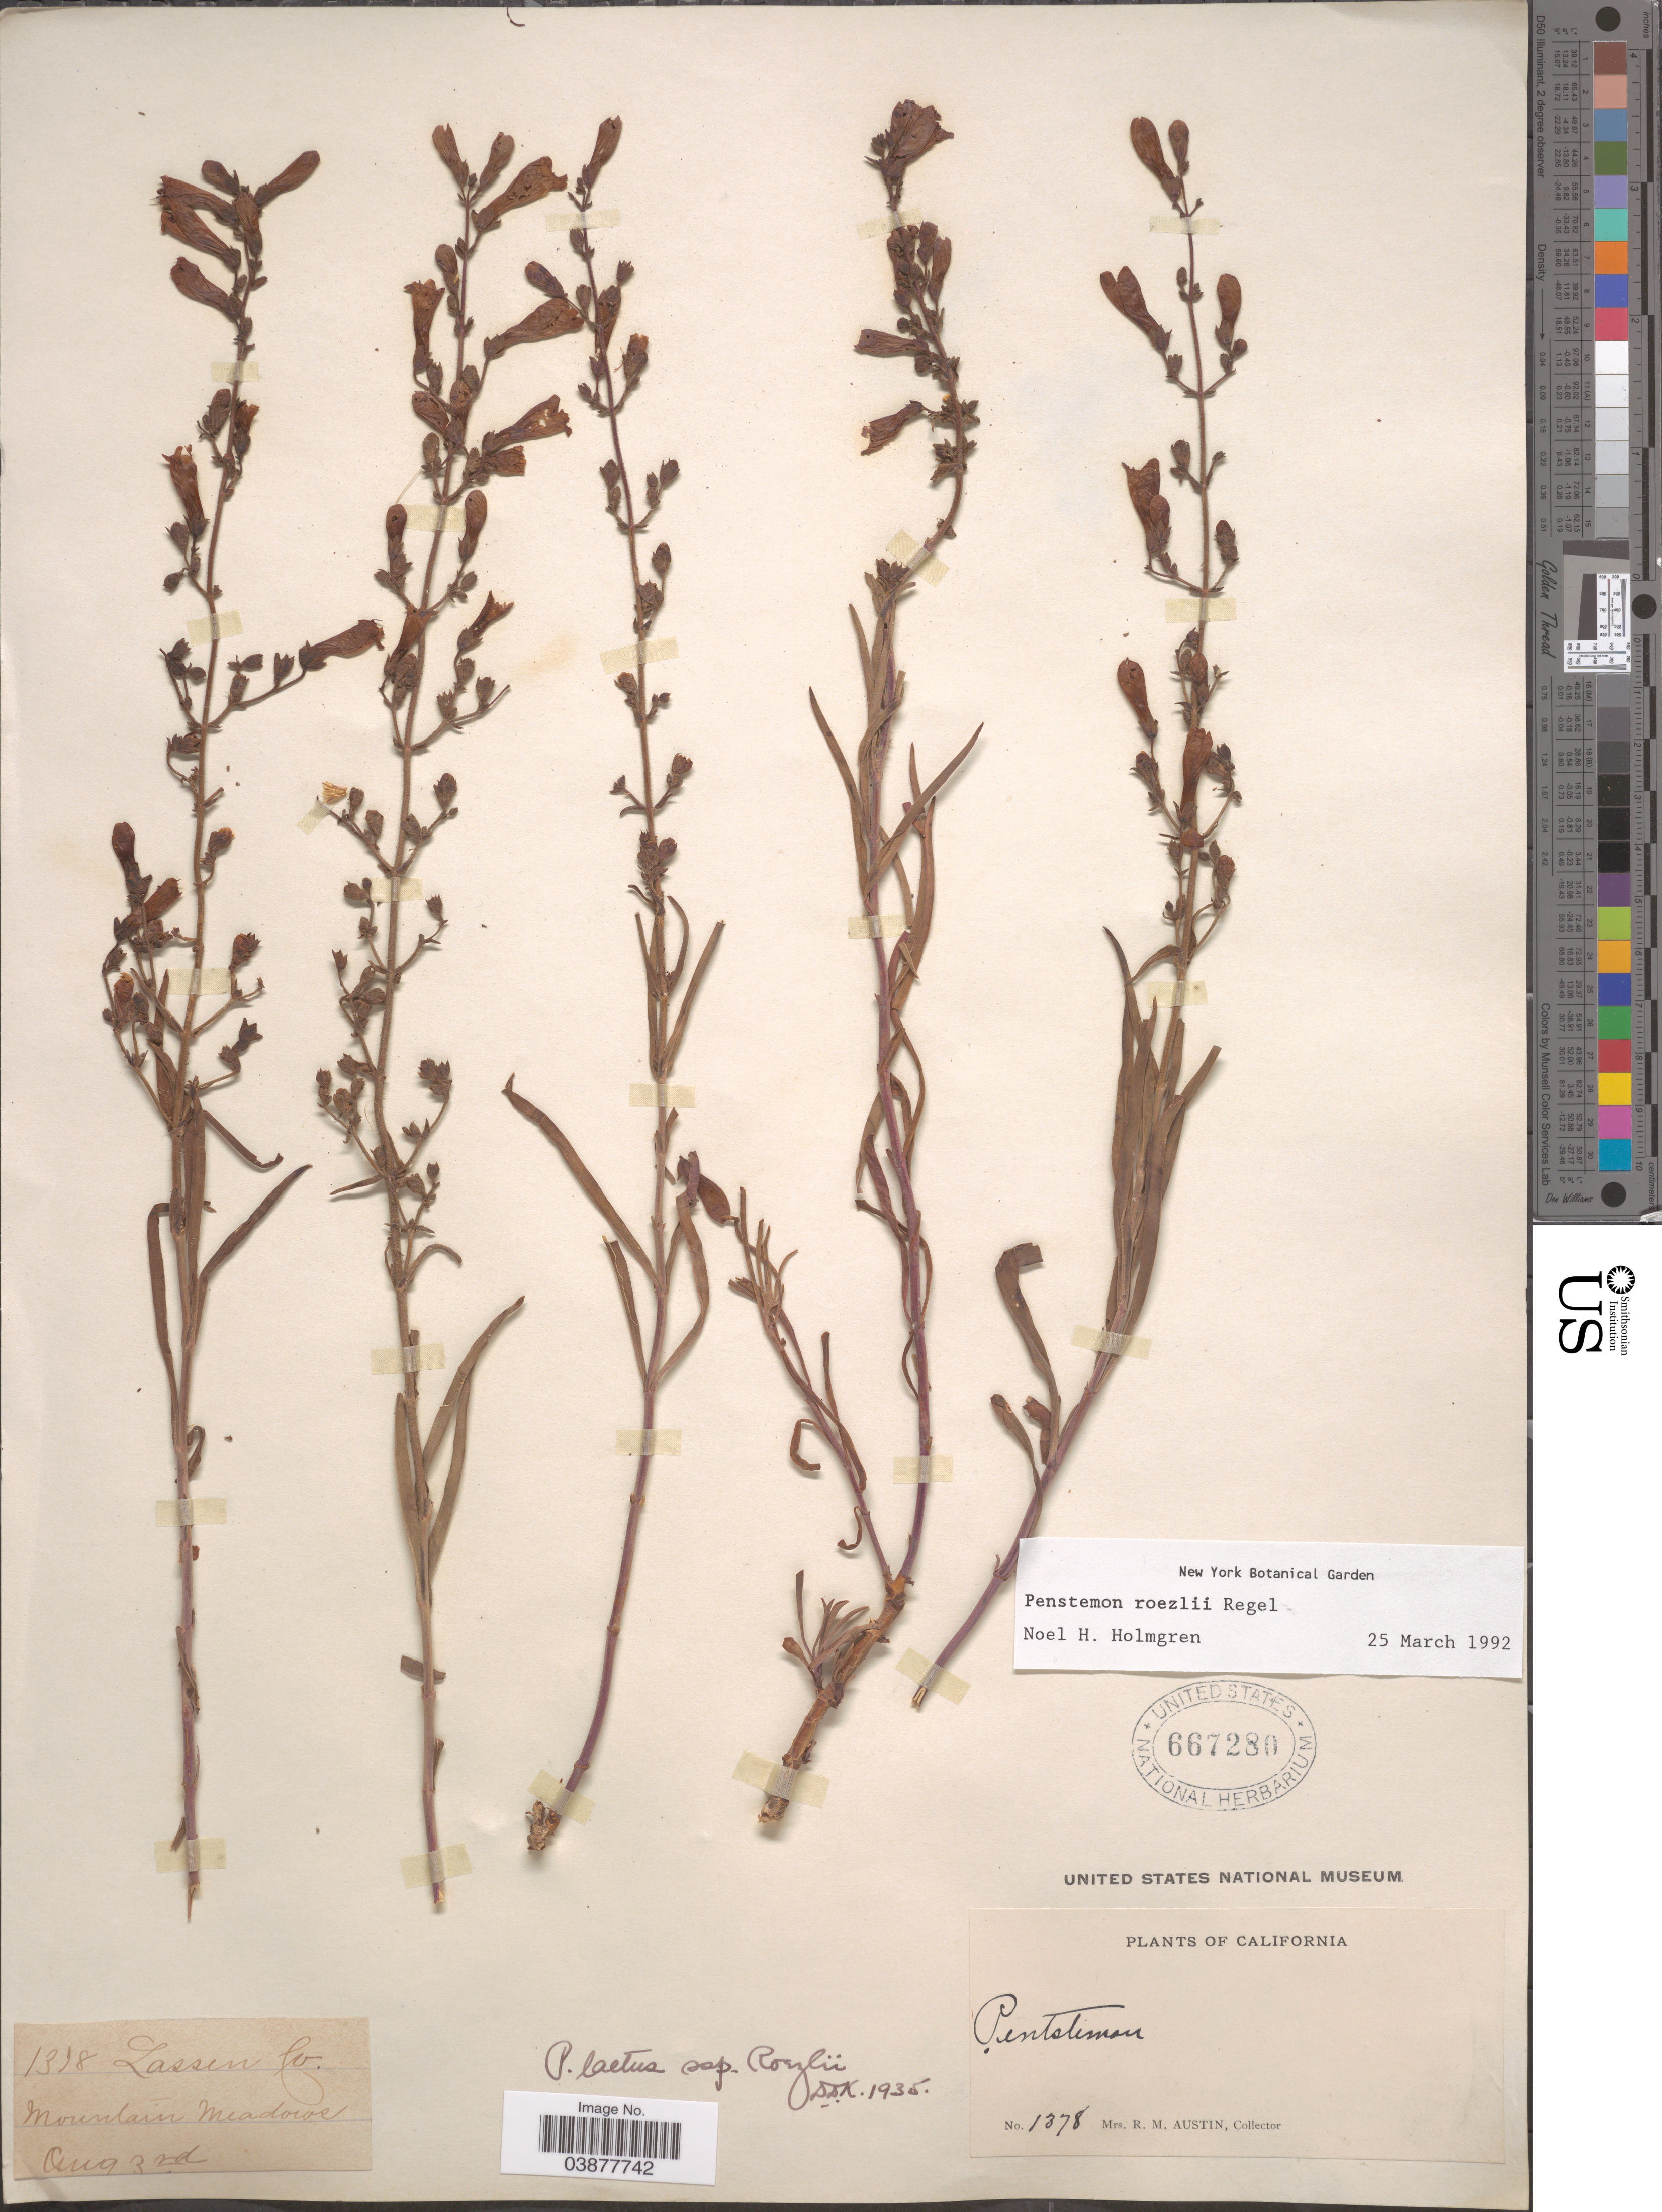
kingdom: Plantae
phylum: Tracheophyta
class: Magnoliopsida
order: Lamiales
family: Plantaginaceae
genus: Penstemon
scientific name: Penstemon roezlii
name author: Regel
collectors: R. Austin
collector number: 1378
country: United States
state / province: California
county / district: Lassen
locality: Lassen Co. Mountain meadows.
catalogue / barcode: US 667280